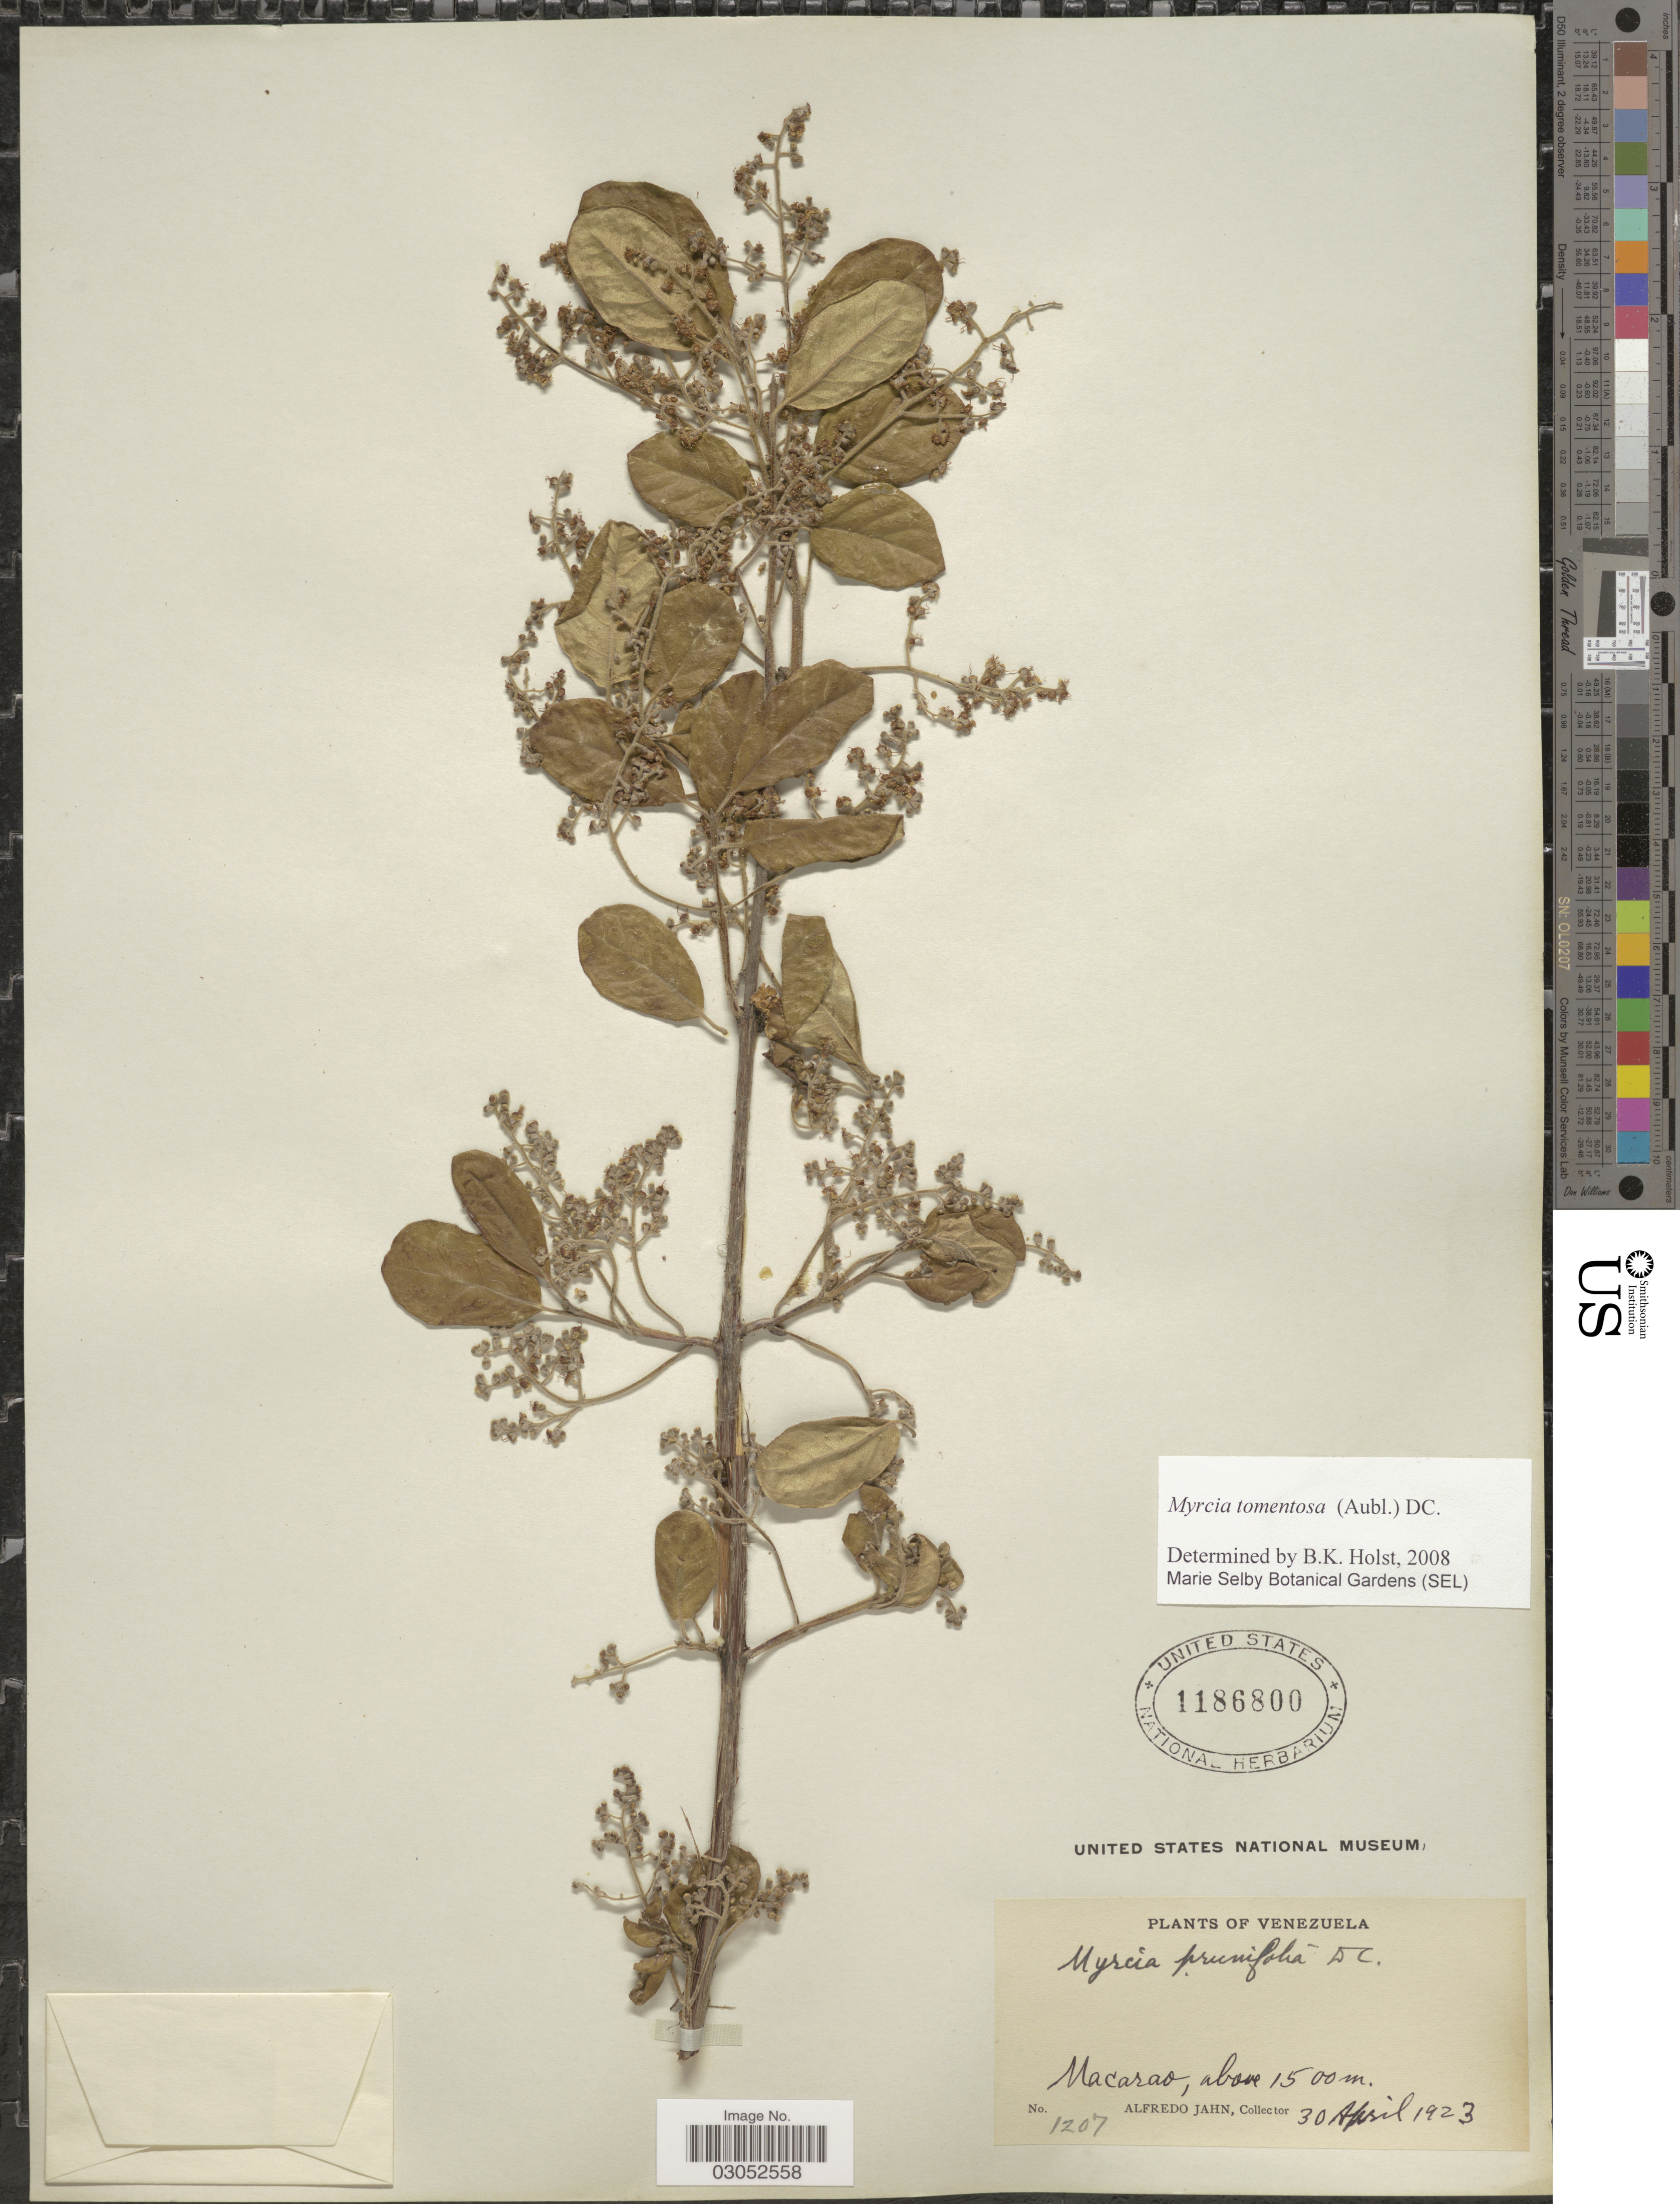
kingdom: Plantae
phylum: Tracheophyta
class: Magnoliopsida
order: Myrtales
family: Myrtaceae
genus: Myrcia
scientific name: Myrcia tomentosa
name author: (Aubl.) DC.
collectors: A. Jahn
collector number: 1207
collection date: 1923-04-30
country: Venezuela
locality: Macarao.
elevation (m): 1500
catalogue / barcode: US 1186800